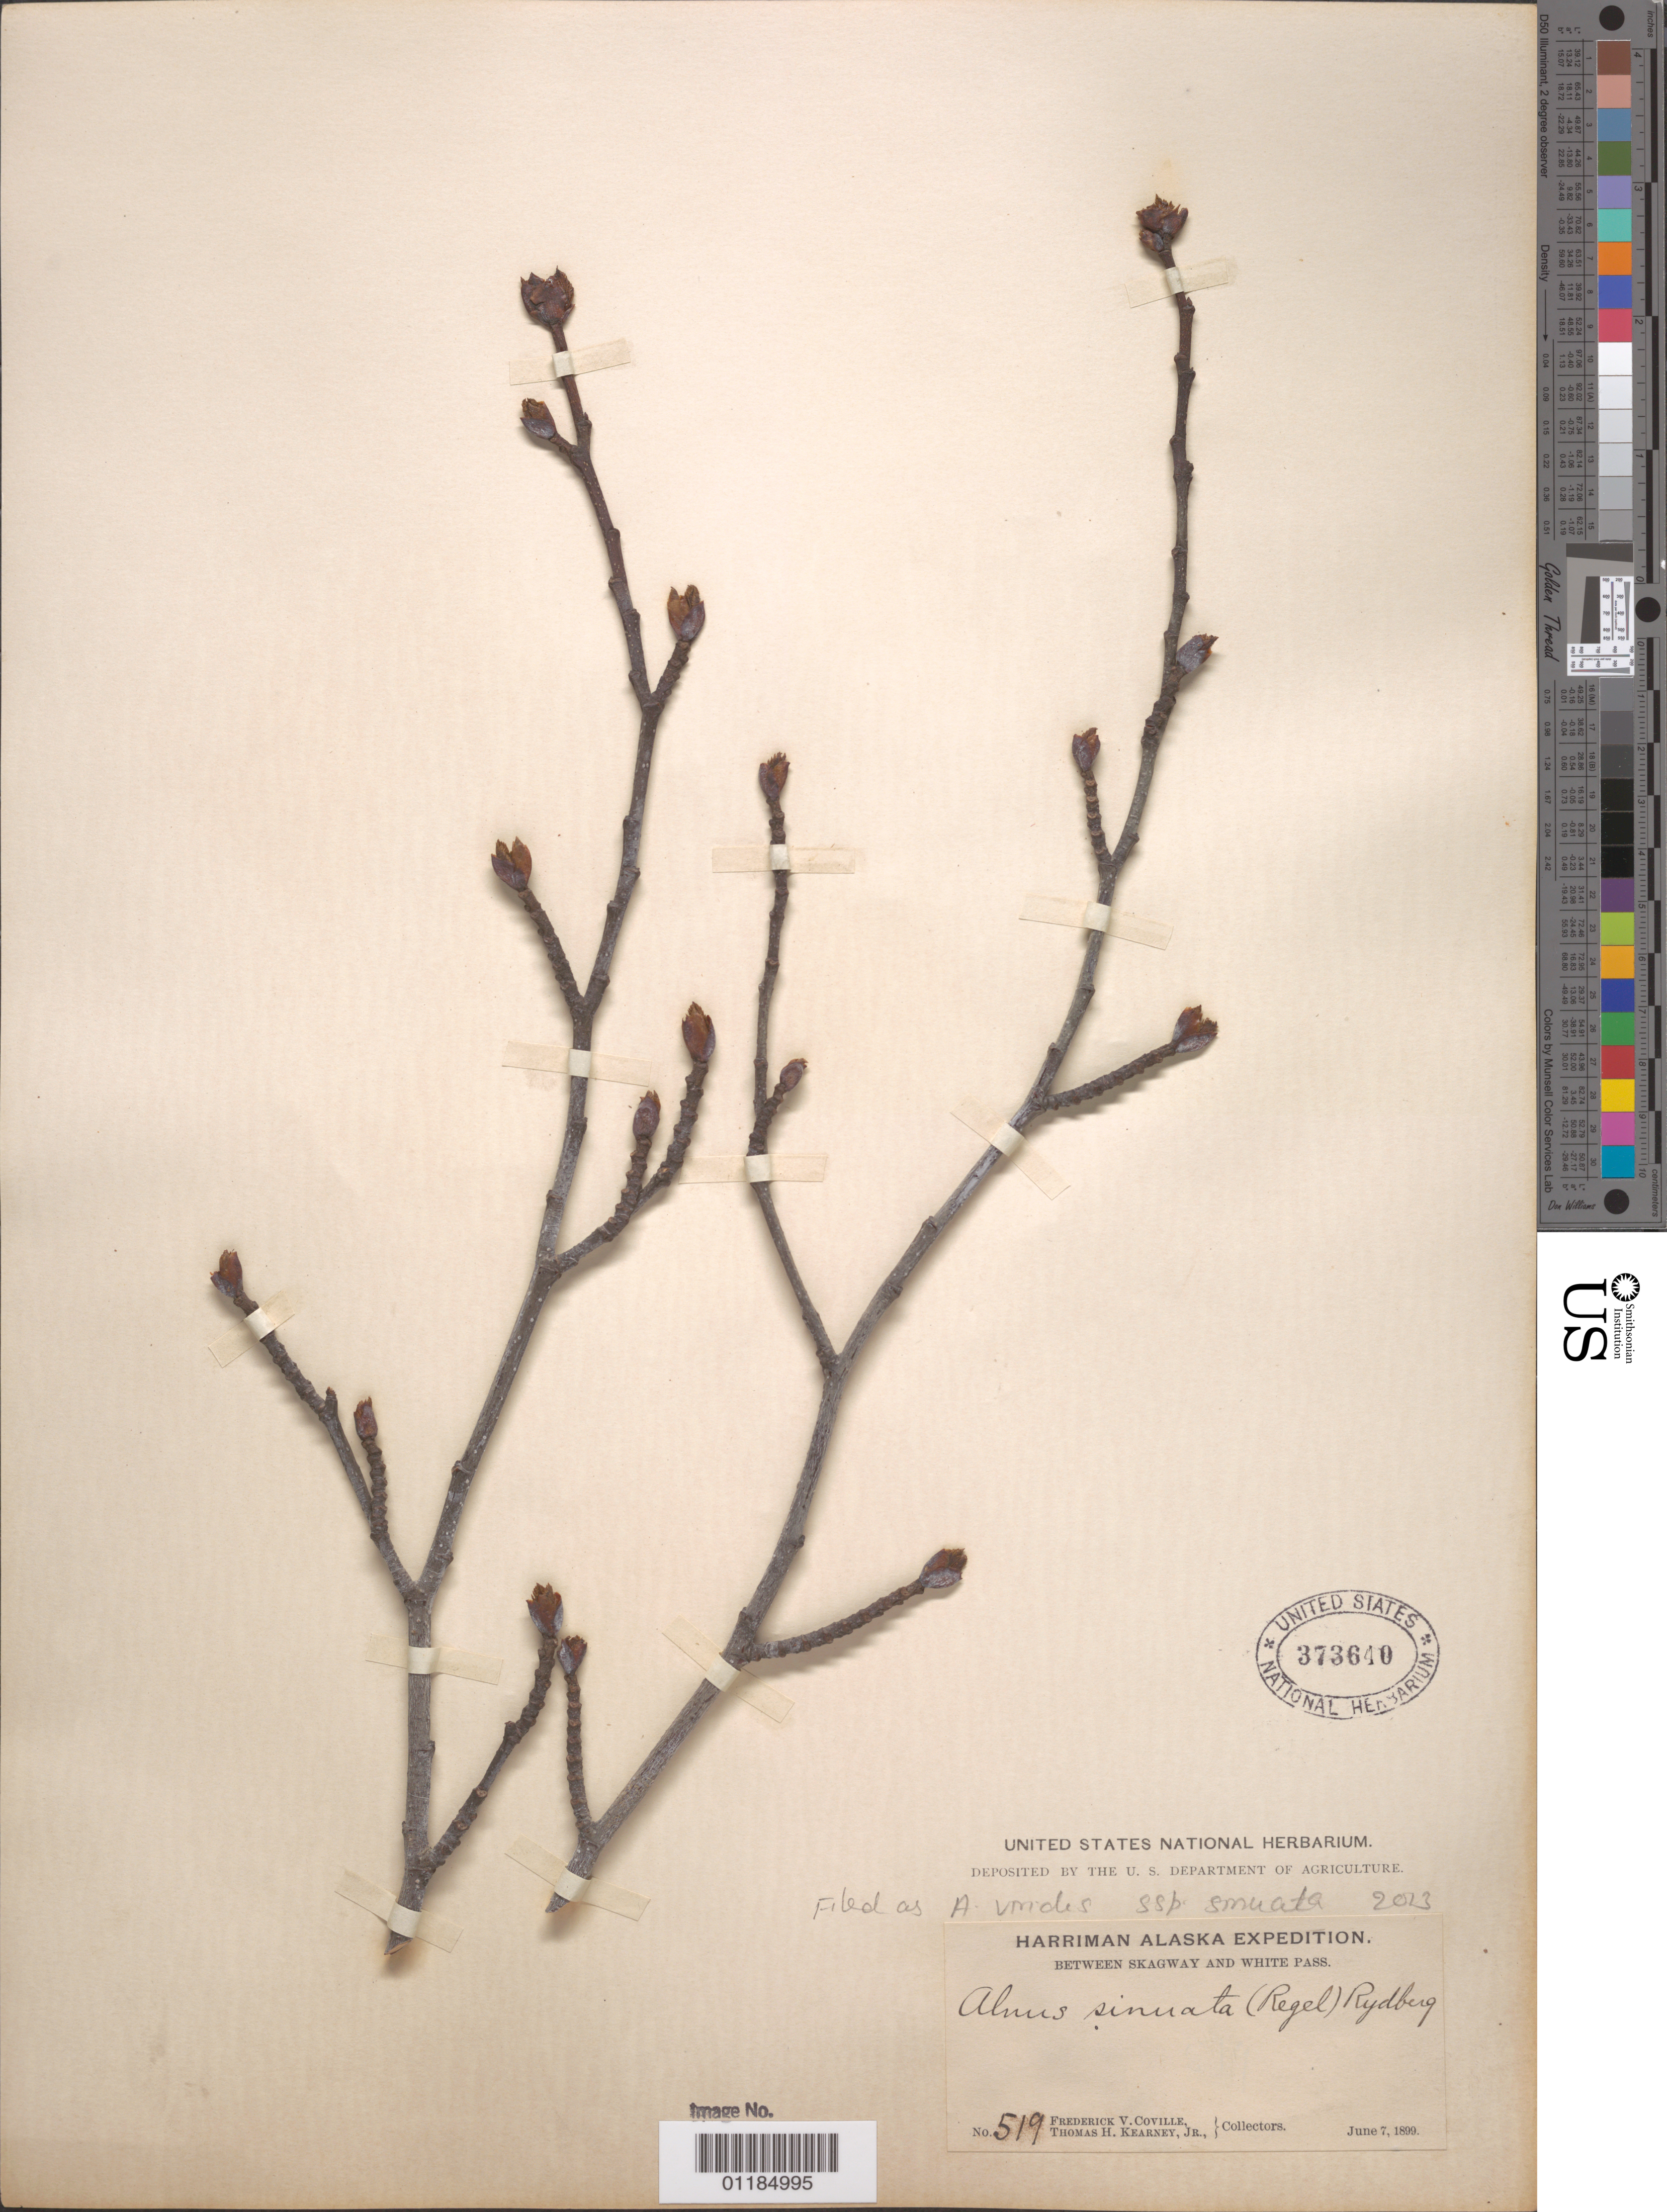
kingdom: Plantae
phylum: Tracheophyta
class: Magnoliopsida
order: Fagales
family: Betulaceae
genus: Alnus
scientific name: Alnus viridis subsp. sinuata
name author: Regel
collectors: F. V. Coville & T. H. Kearney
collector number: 519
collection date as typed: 07 Jun 1899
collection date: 1899-06-07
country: United States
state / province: Alaska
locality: Between Skagway and White Pass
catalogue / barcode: US 373640